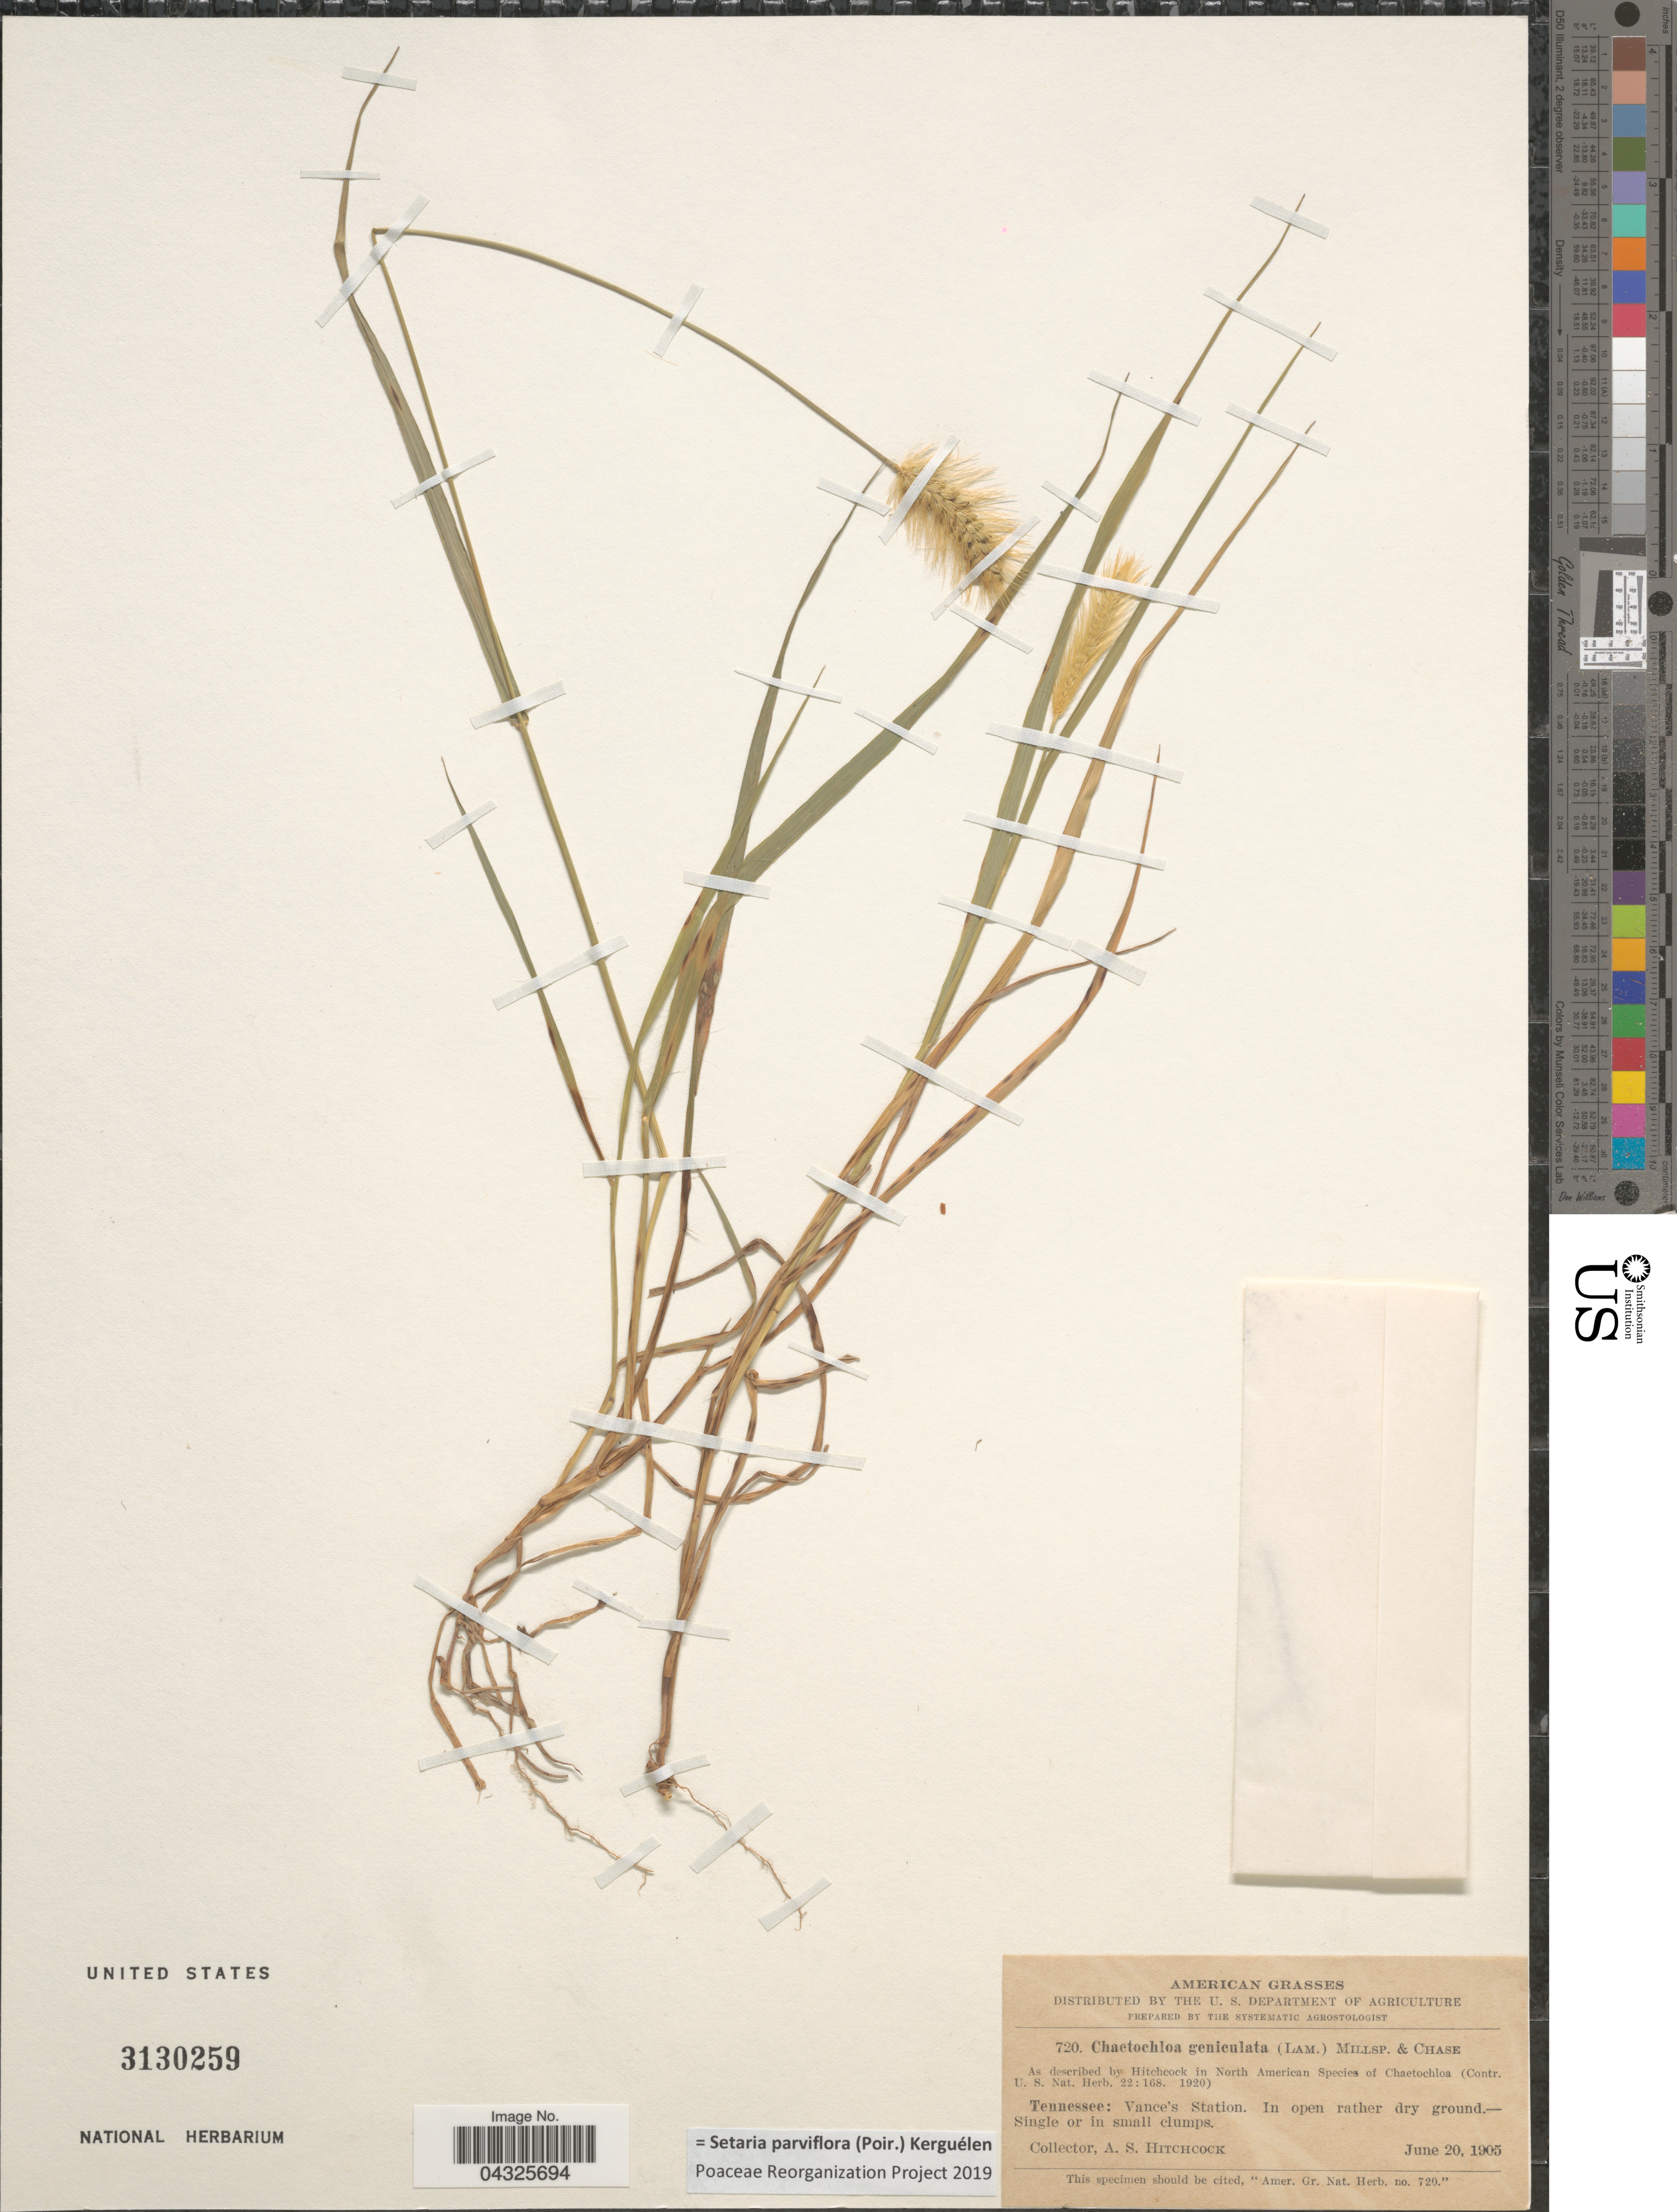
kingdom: Plantae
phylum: Tracheophyta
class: Liliopsida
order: Poales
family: Poaceae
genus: Setaria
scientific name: Setaria parviflora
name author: (Poir.) Kerguélen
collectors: A. S. Hitchcock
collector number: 720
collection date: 1905-06-20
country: United States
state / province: Tennessee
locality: Vance's Station.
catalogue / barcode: US 3130259